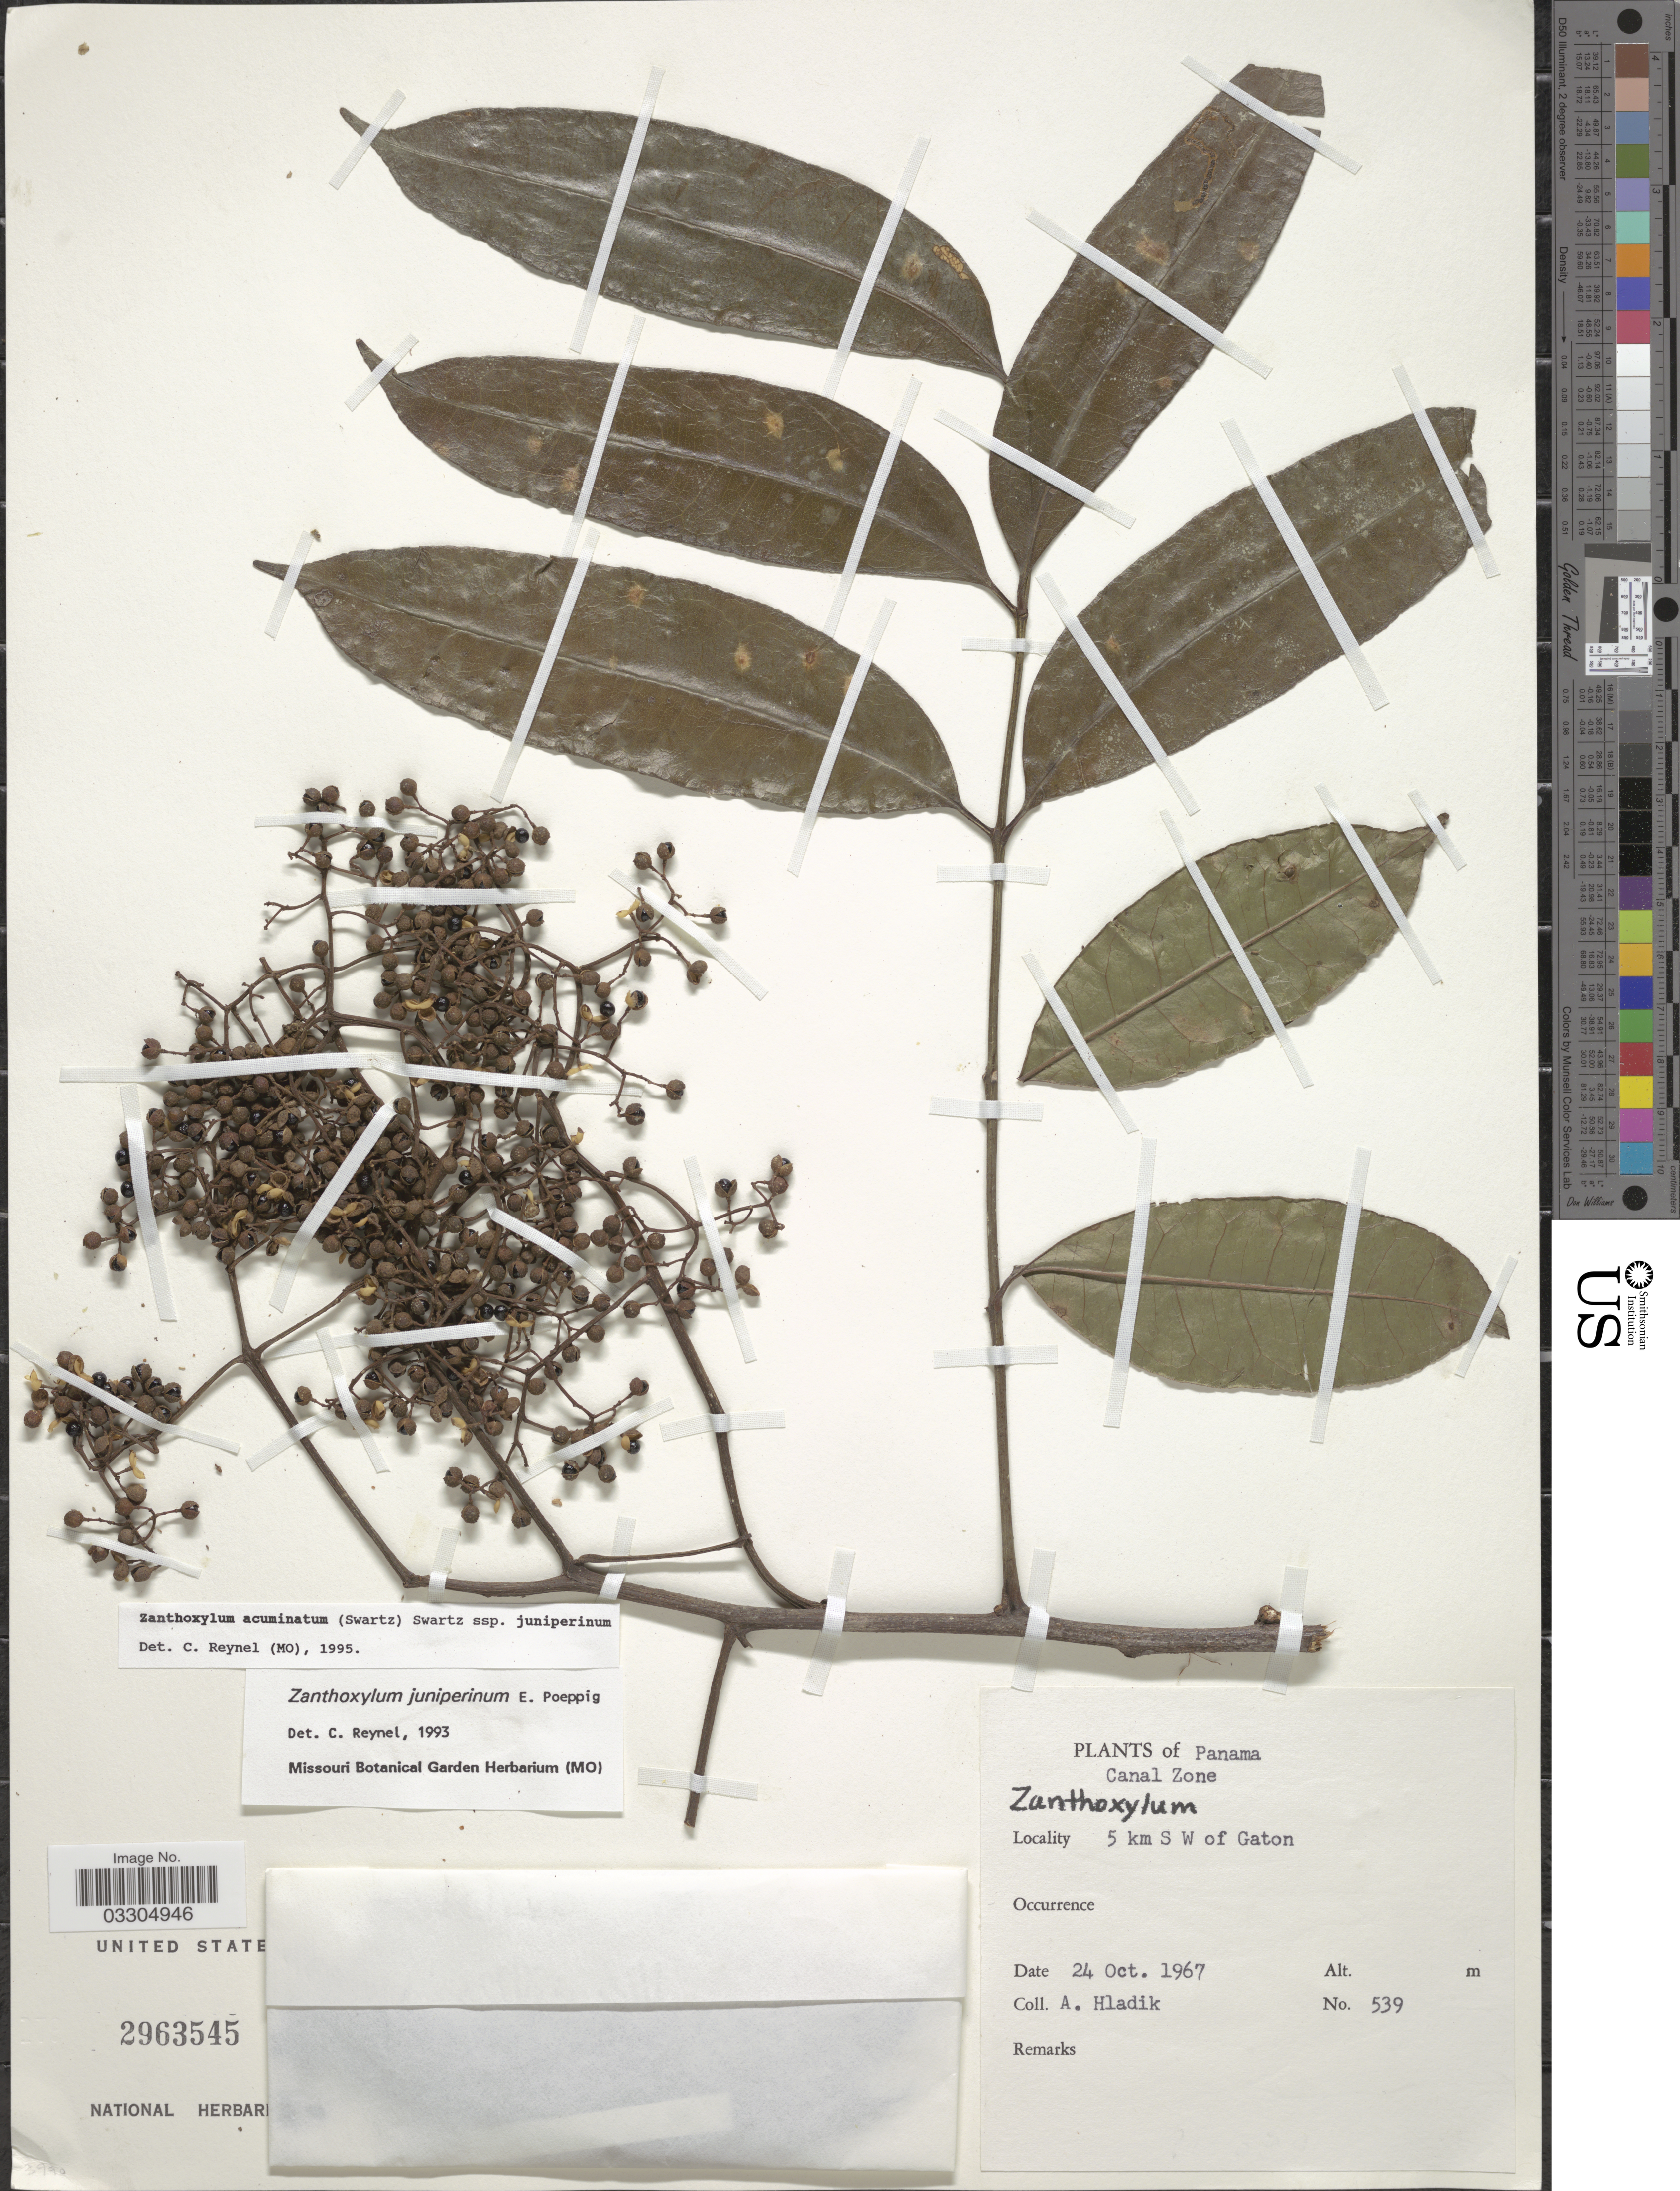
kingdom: Plantae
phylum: Tracheophyta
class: Magnoliopsida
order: Sapindales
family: Rutaceae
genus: Zanthoxylum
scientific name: Zanthoxylum acuminatum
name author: (Sw.) Sw.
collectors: A. Hladik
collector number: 539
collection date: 1967-10-24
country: Panama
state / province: Colón / Panamá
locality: Canal Zone. 5 km S W of Gaton.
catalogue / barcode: US 2963545